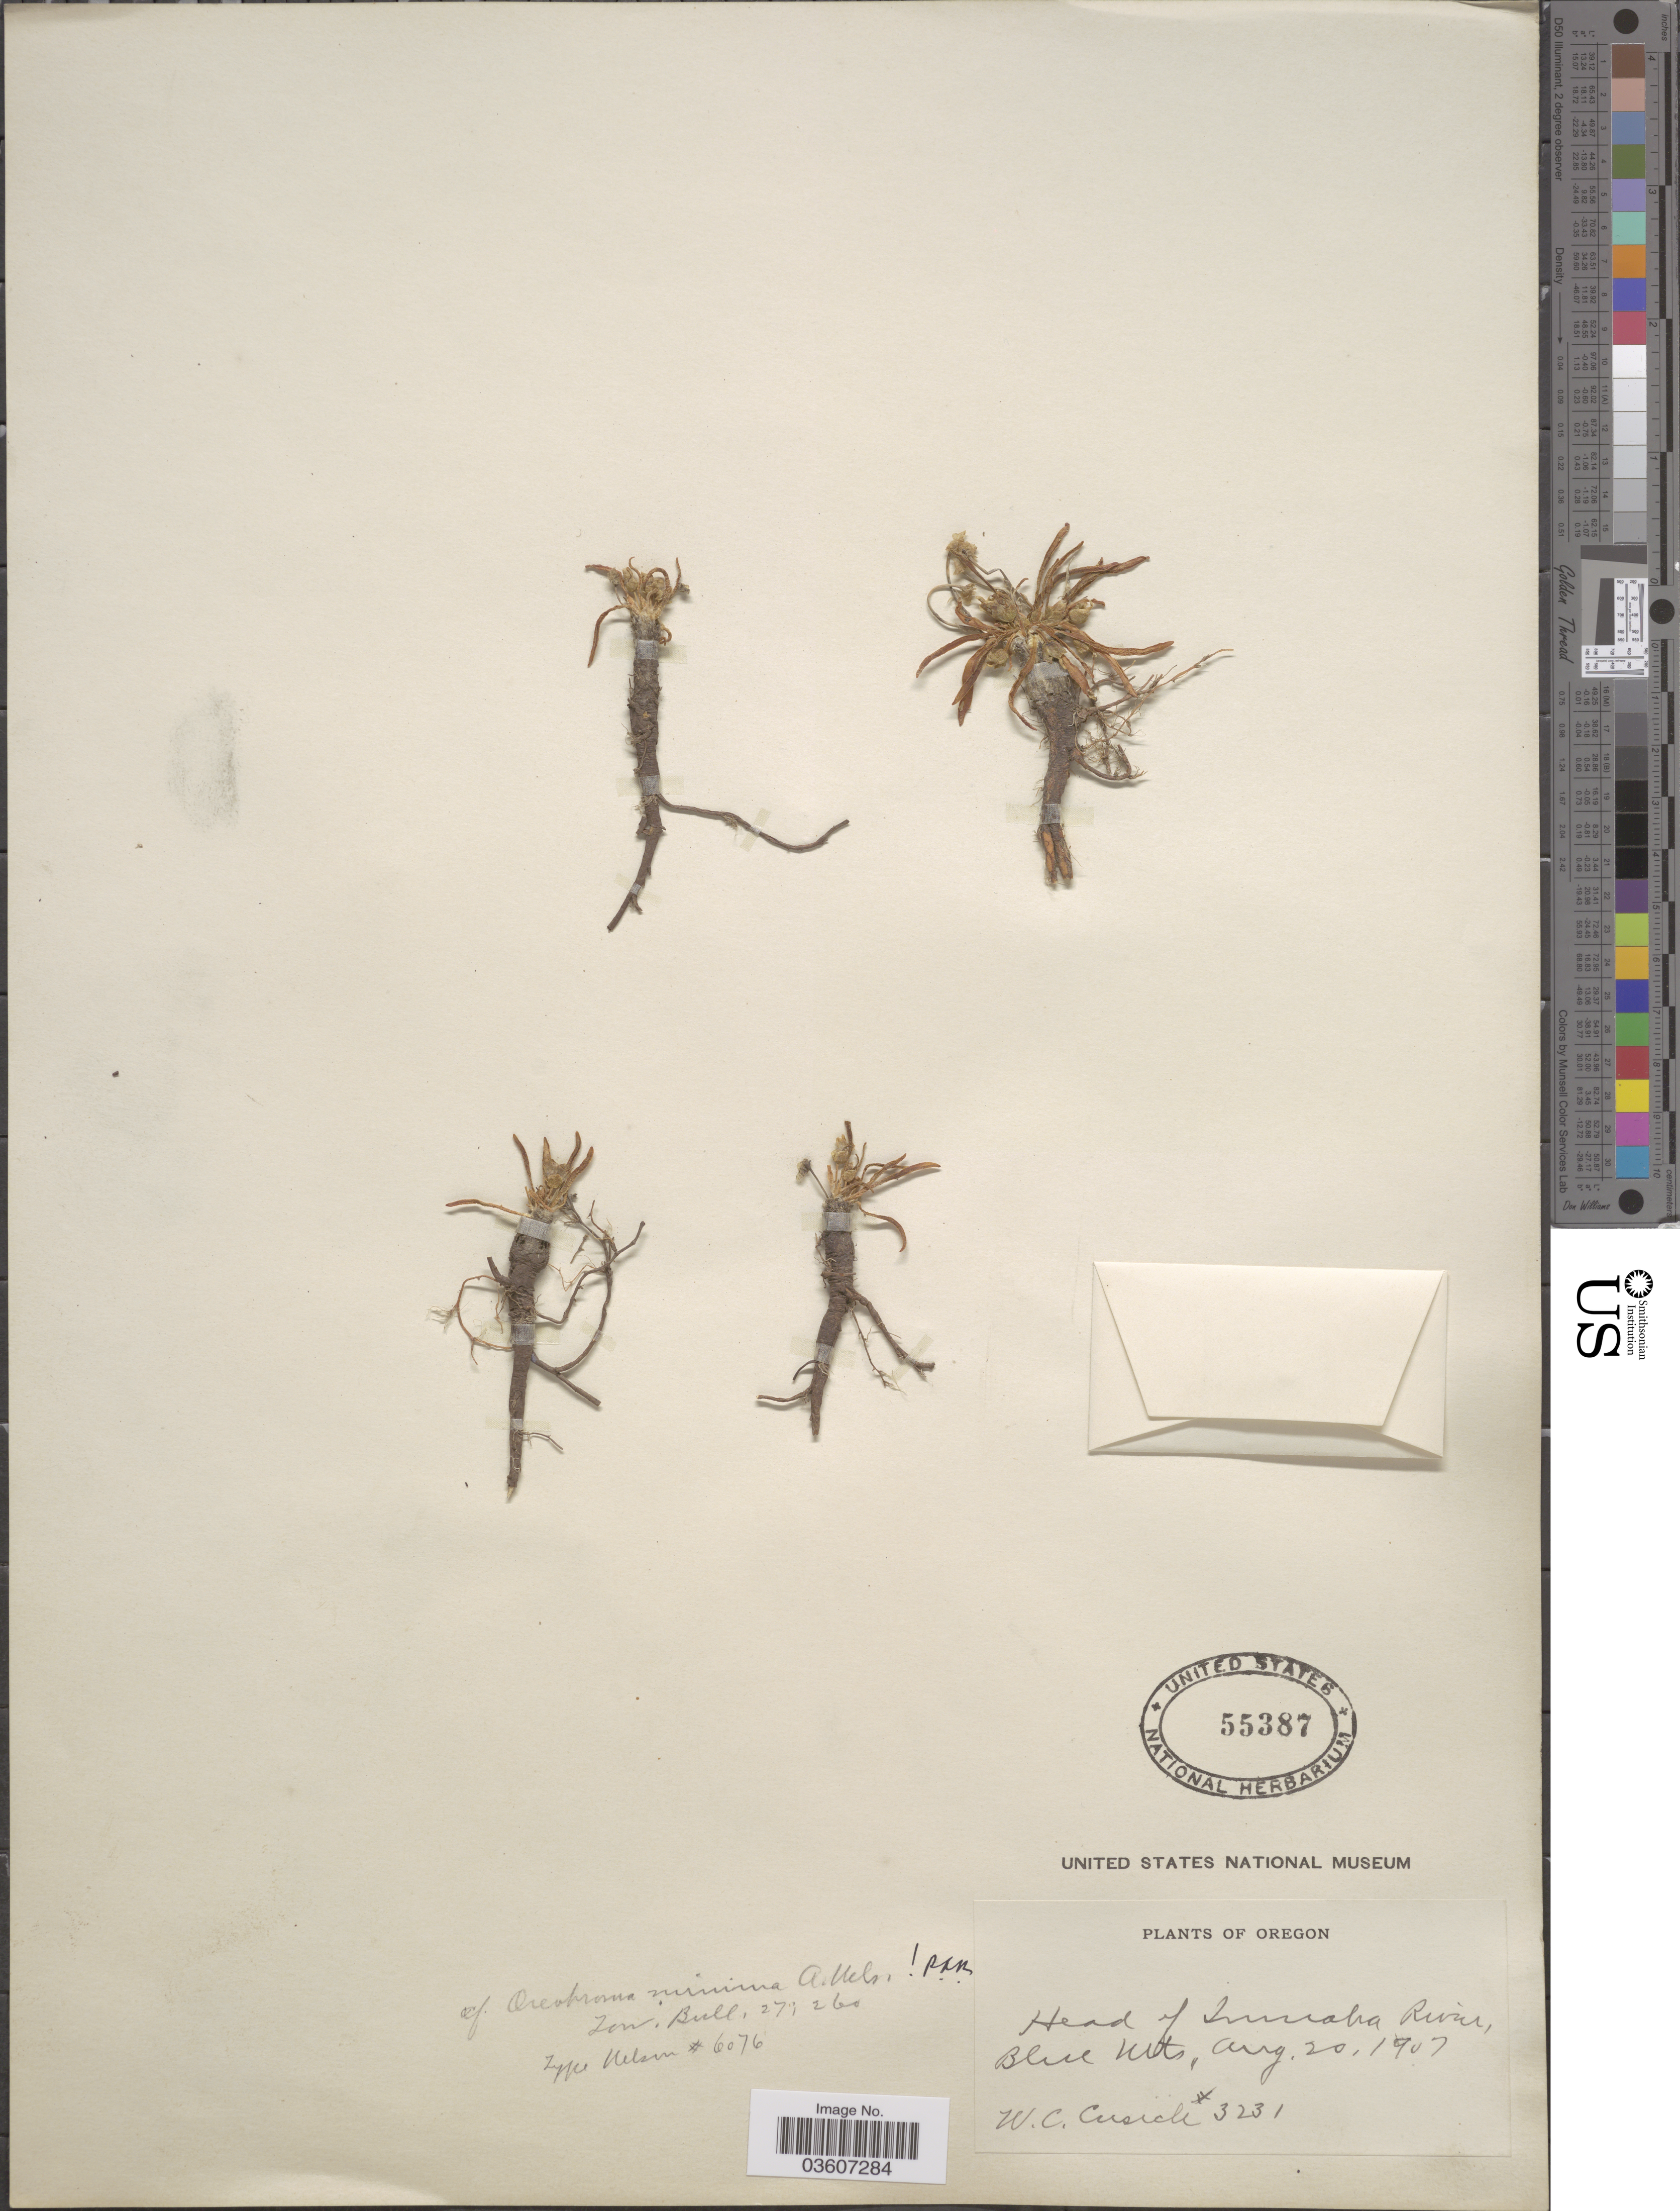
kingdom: Plantae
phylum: Tracheophyta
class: Magnoliopsida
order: Caryophyllales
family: Montiaceae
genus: Lewisia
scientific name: Lewisia pygmaea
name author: (A. Gray) B.L. Rob.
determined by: Strong, Mark T., (BOT), Smithsonian Institution - National Museum of Natural History (UNITED STATES)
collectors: W. C. Cusick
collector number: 3231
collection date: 1907-08-20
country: United States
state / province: Oregon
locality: Head of Imnaha River, Blue Mts.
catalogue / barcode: US 55387